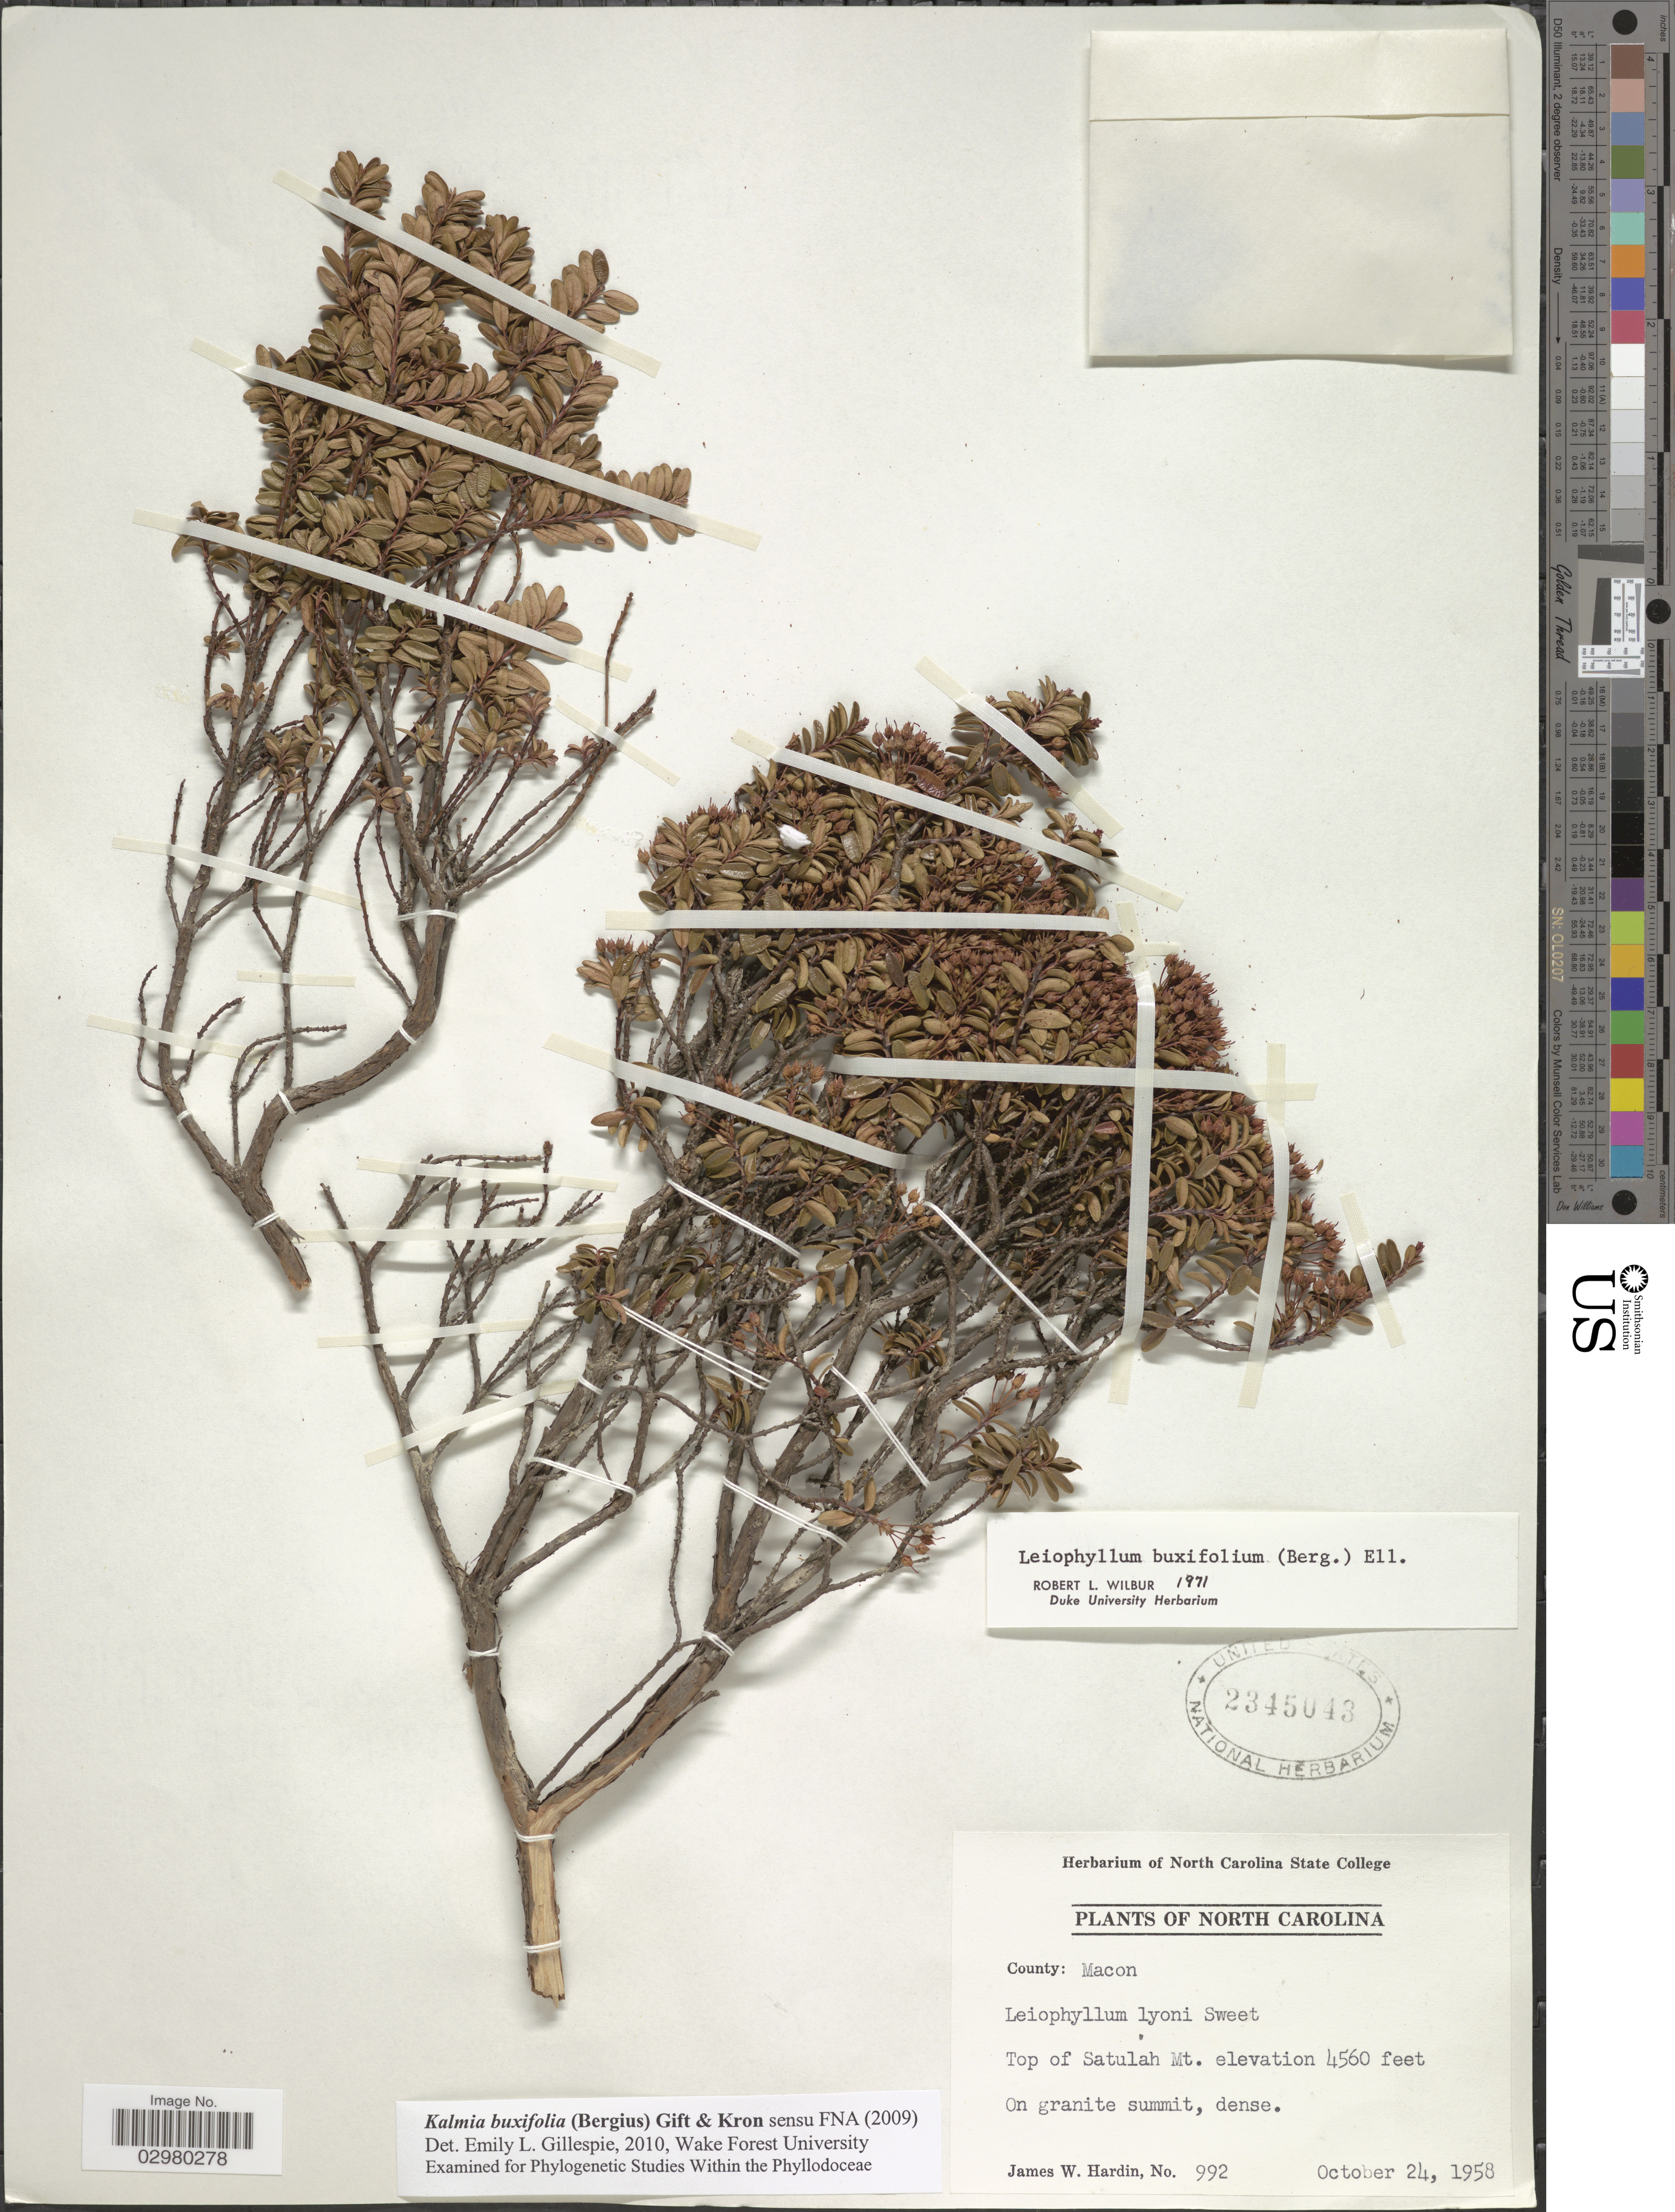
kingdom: Plantae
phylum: Tracheophyta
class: Magnoliopsida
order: Ericales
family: Ericaceae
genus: Leiophyllum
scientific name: Leiophyllum buxifolium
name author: (Bergius) Elliott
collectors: J. Hardin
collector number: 992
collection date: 1958-10-24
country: United States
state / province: North Carolina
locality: County: Macon. Top of Satulah Mt.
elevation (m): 1390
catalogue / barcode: US 2345043